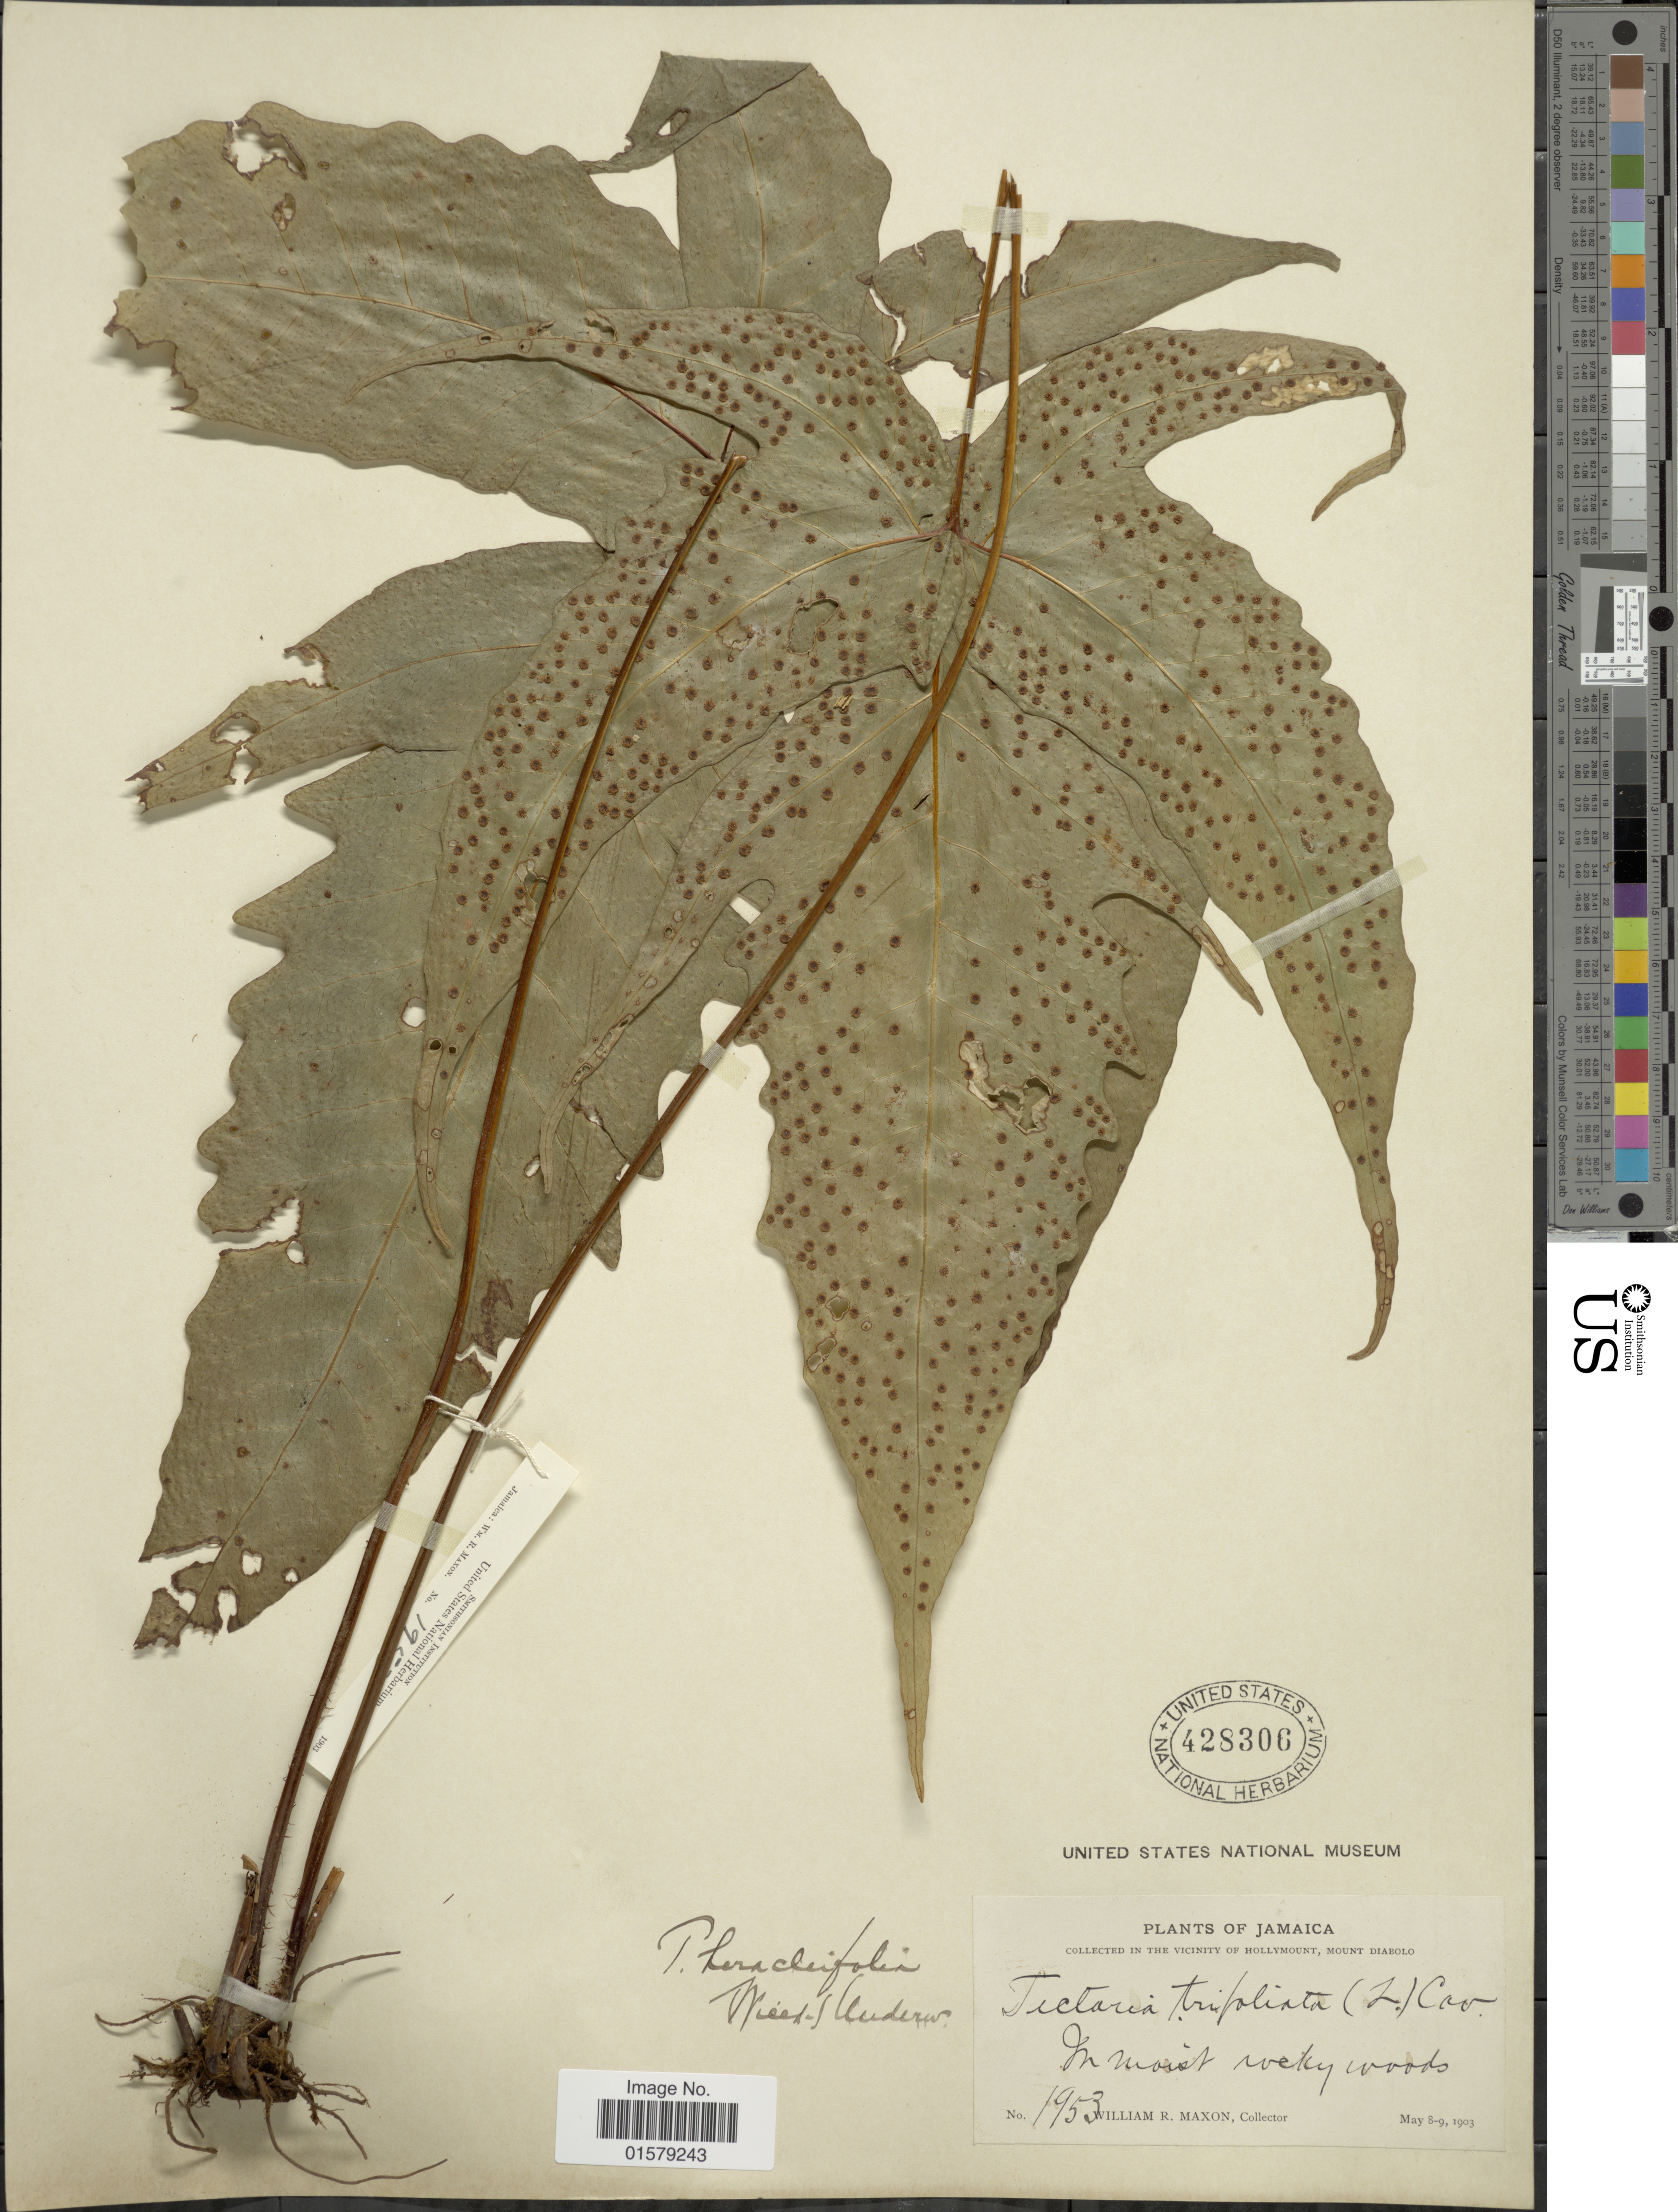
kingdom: Plantae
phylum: Tracheophyta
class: Polypodiopsida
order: Polypodiales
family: Tectariaceae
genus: Tectaria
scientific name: Tectaria heracleifolia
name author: (Willd.) Underw.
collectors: W. R. Maxon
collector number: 1953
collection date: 1903-05-08/1903-05-09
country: Jamaica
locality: Vicinity of Hollymount, Mount Diablo.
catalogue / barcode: US 428306